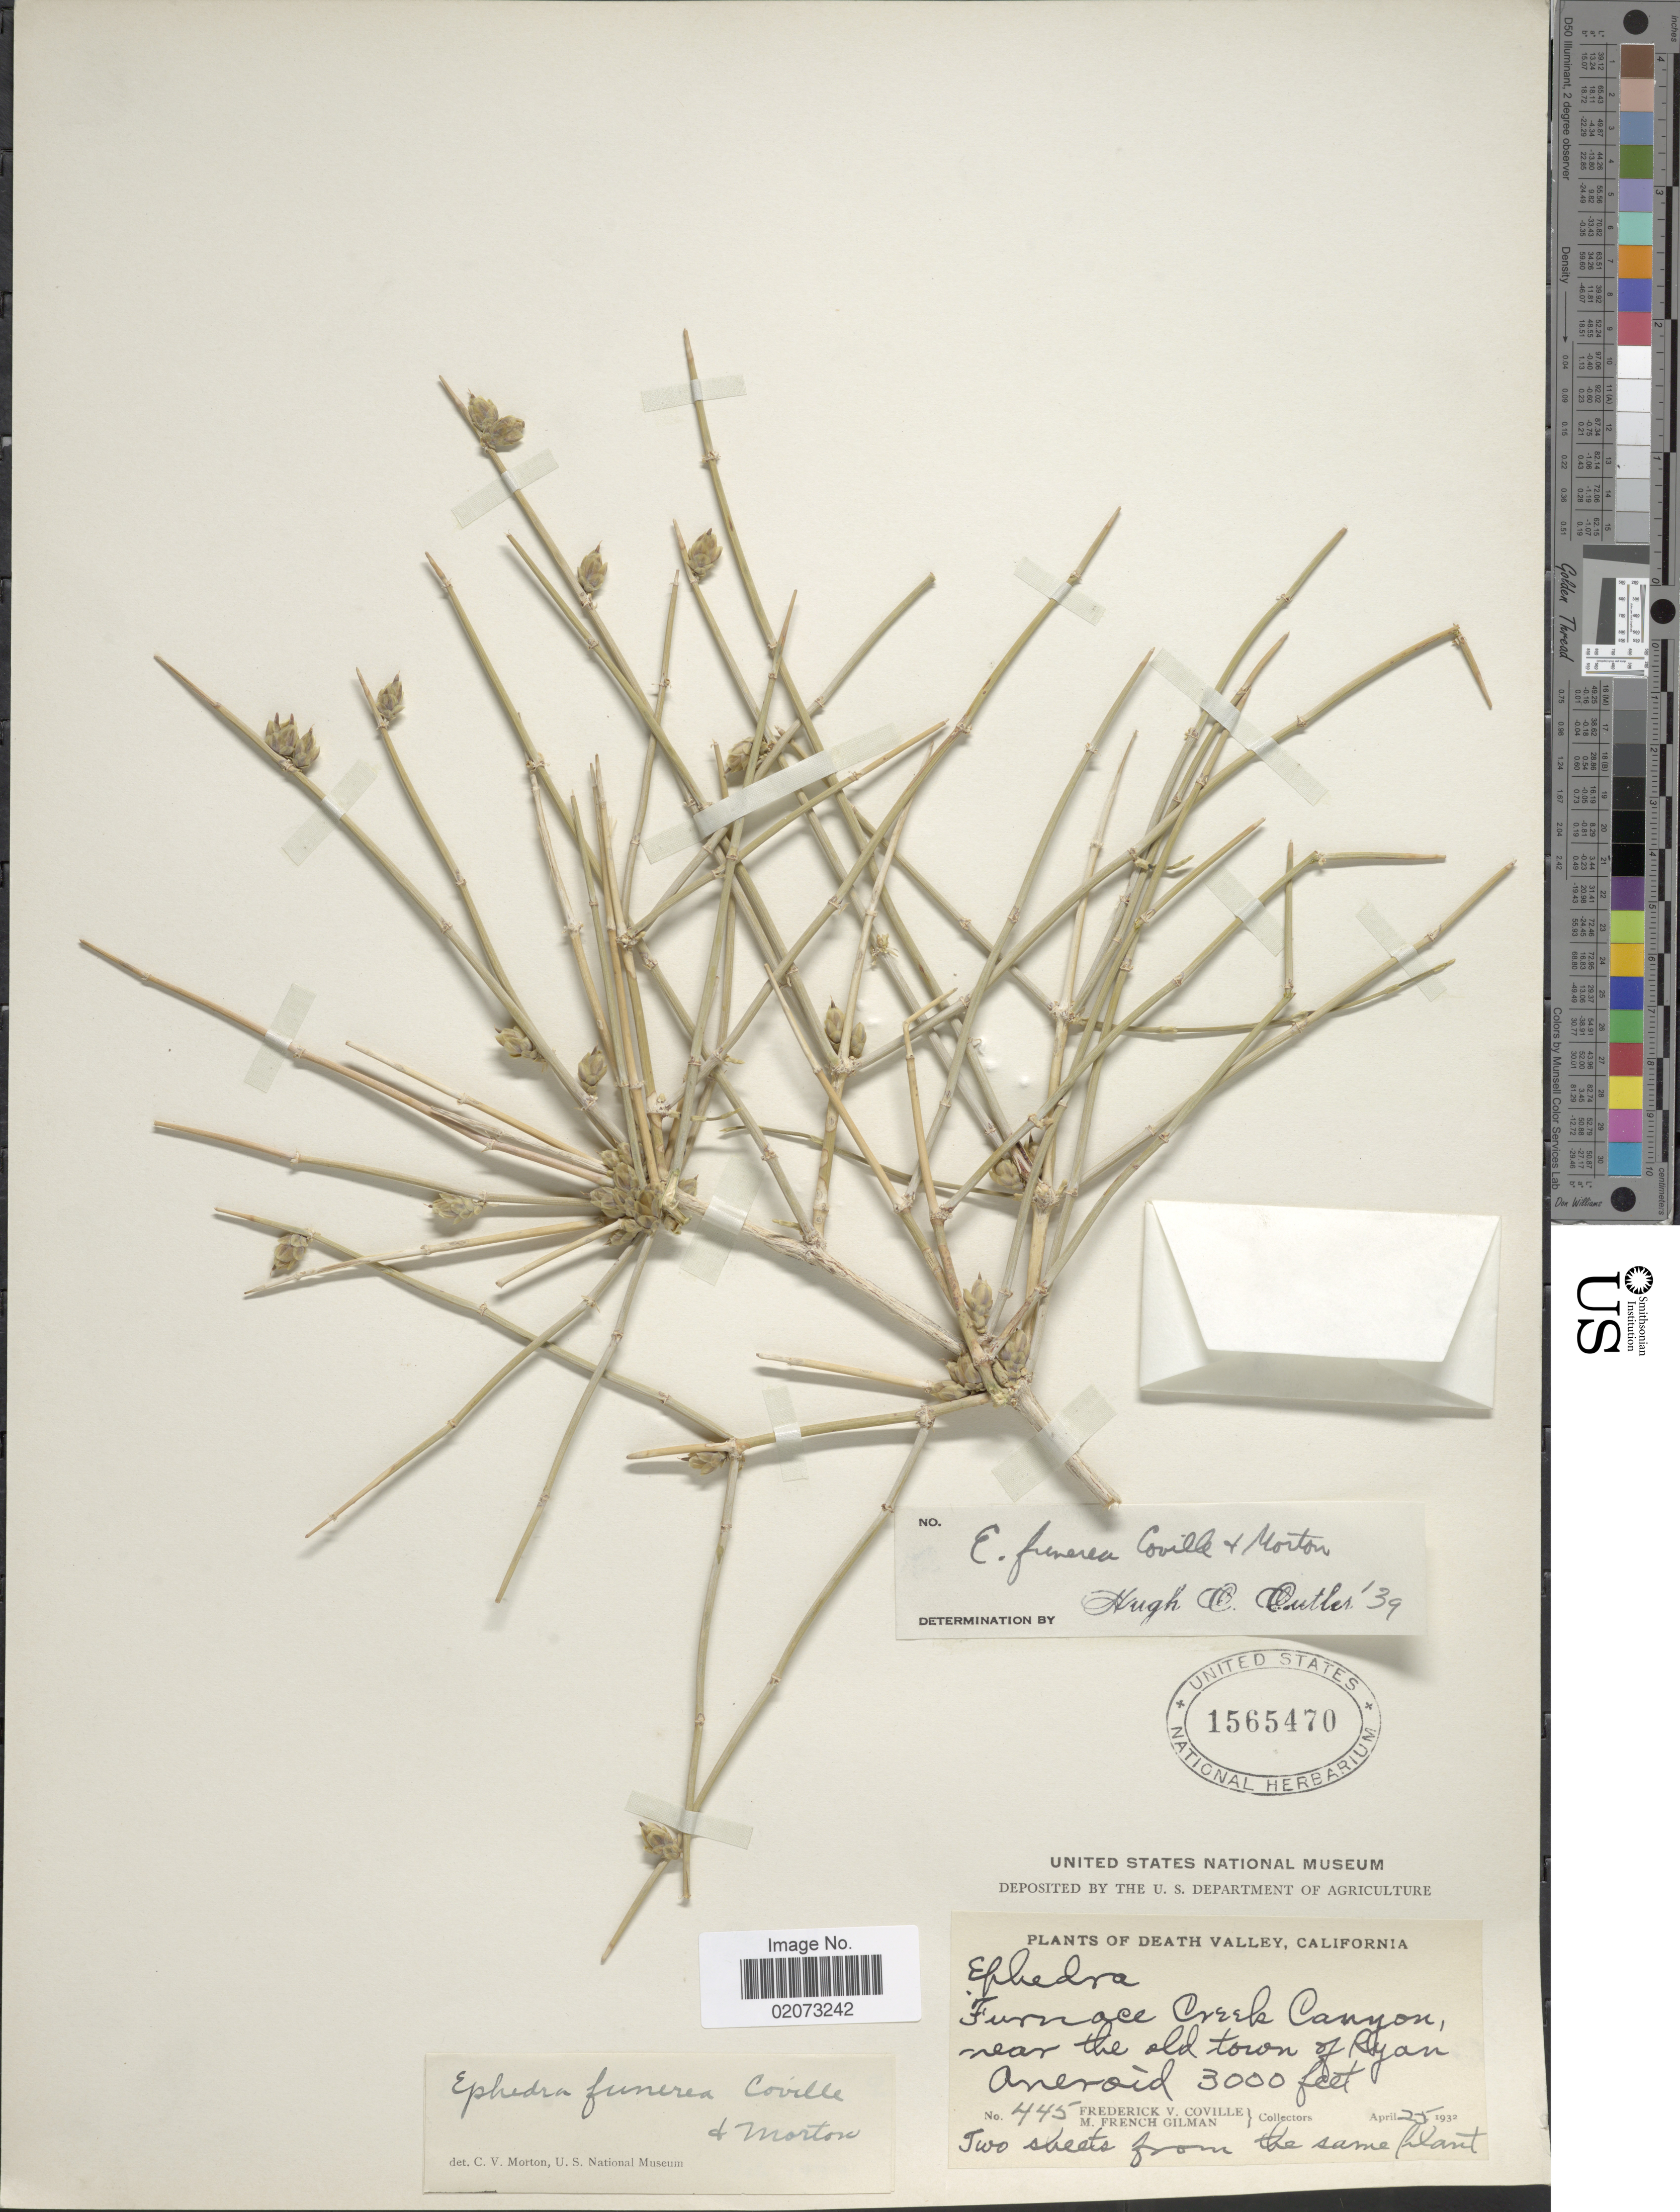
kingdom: Plantae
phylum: Tracheophyta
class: Gnetopsida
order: Ephedrales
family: Ephedraceae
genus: Ephedra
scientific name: Ephedra funerea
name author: Coville & C.V. Morton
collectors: F. V. Coville & M. F. Gilman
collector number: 445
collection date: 1932-04-25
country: United States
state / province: California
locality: Death Valley. Furnage Creek Canyon, near the old town of Ryan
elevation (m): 914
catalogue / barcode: US 1565470